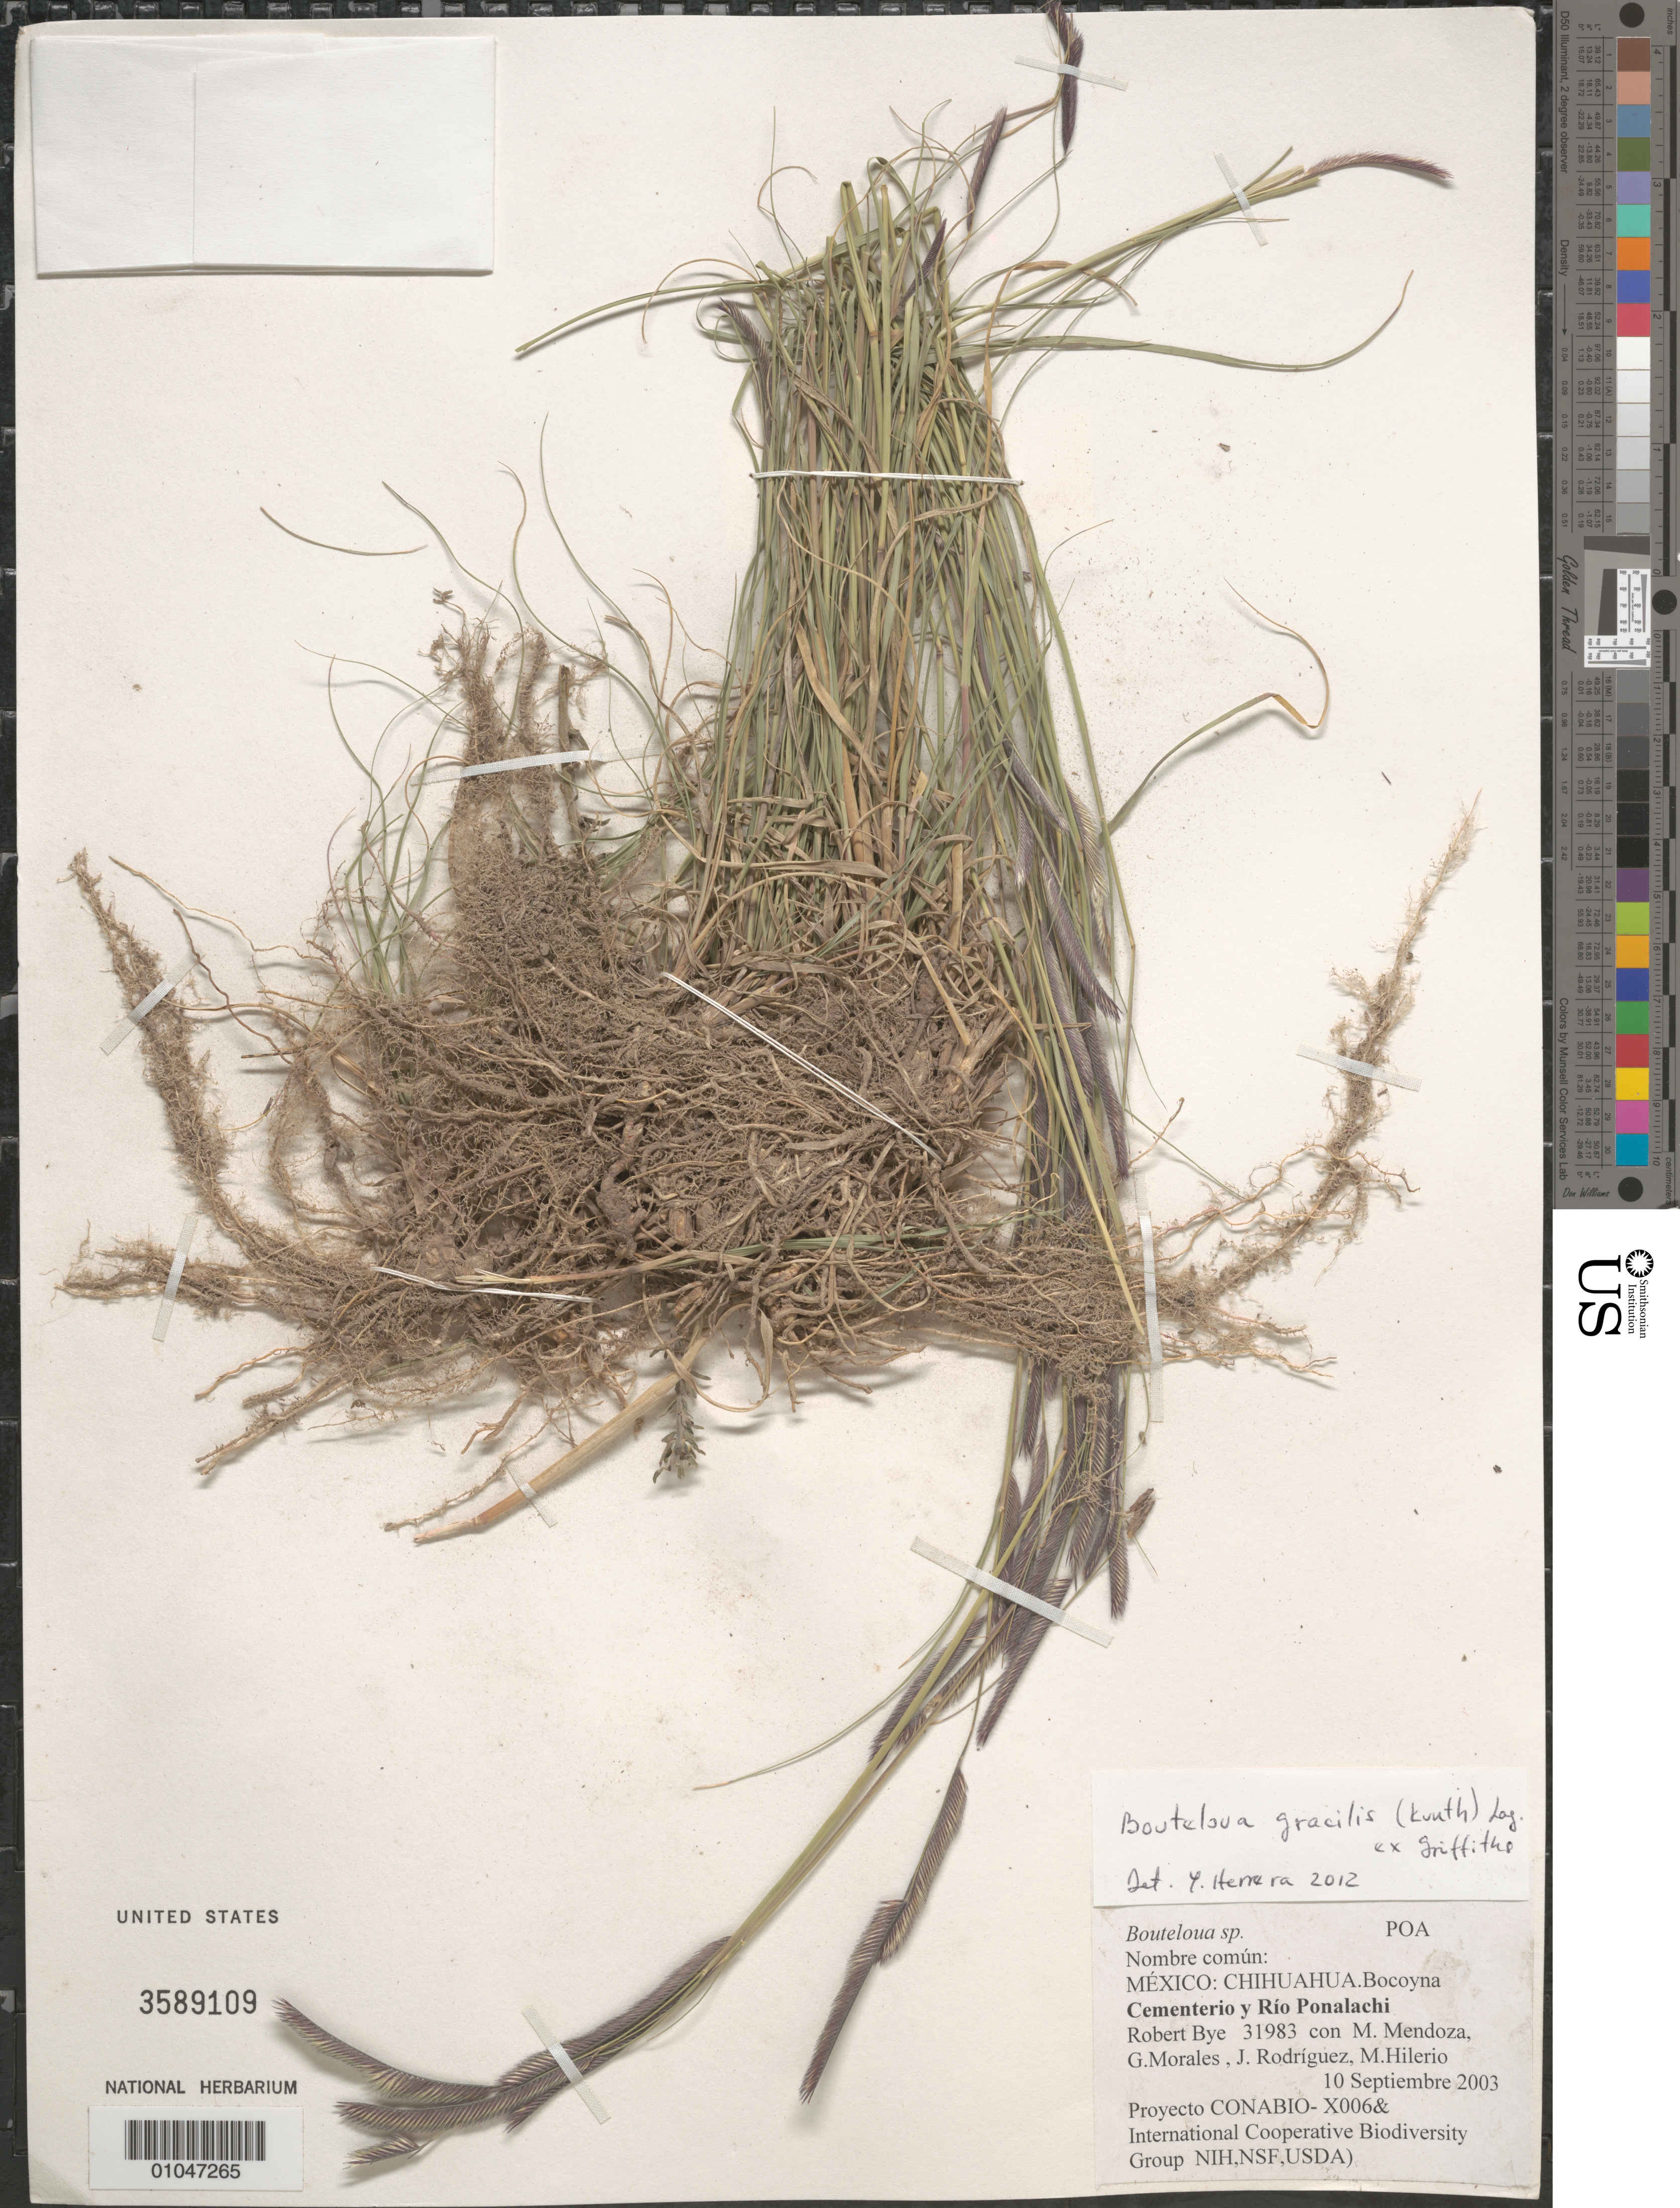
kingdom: Plantae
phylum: Tracheophyta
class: Liliopsida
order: Poales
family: Poaceae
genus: Bouteloua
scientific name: Bouteloua gracilis Vasey nom. rej.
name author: Vasey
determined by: Herrera Arrieta, Y., (CIIDIR), Instituto Politecnico Nacional (MEXICO)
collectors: R. A. Bye, M. Mendoza Garcia, G. Morales, J. Rodríguez & M. Hilerio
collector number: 31983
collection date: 2003-09-10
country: Mexico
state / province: Chihuahua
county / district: Bocoyna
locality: Cementerio y Rio Ponalachi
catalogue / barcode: US 3589109